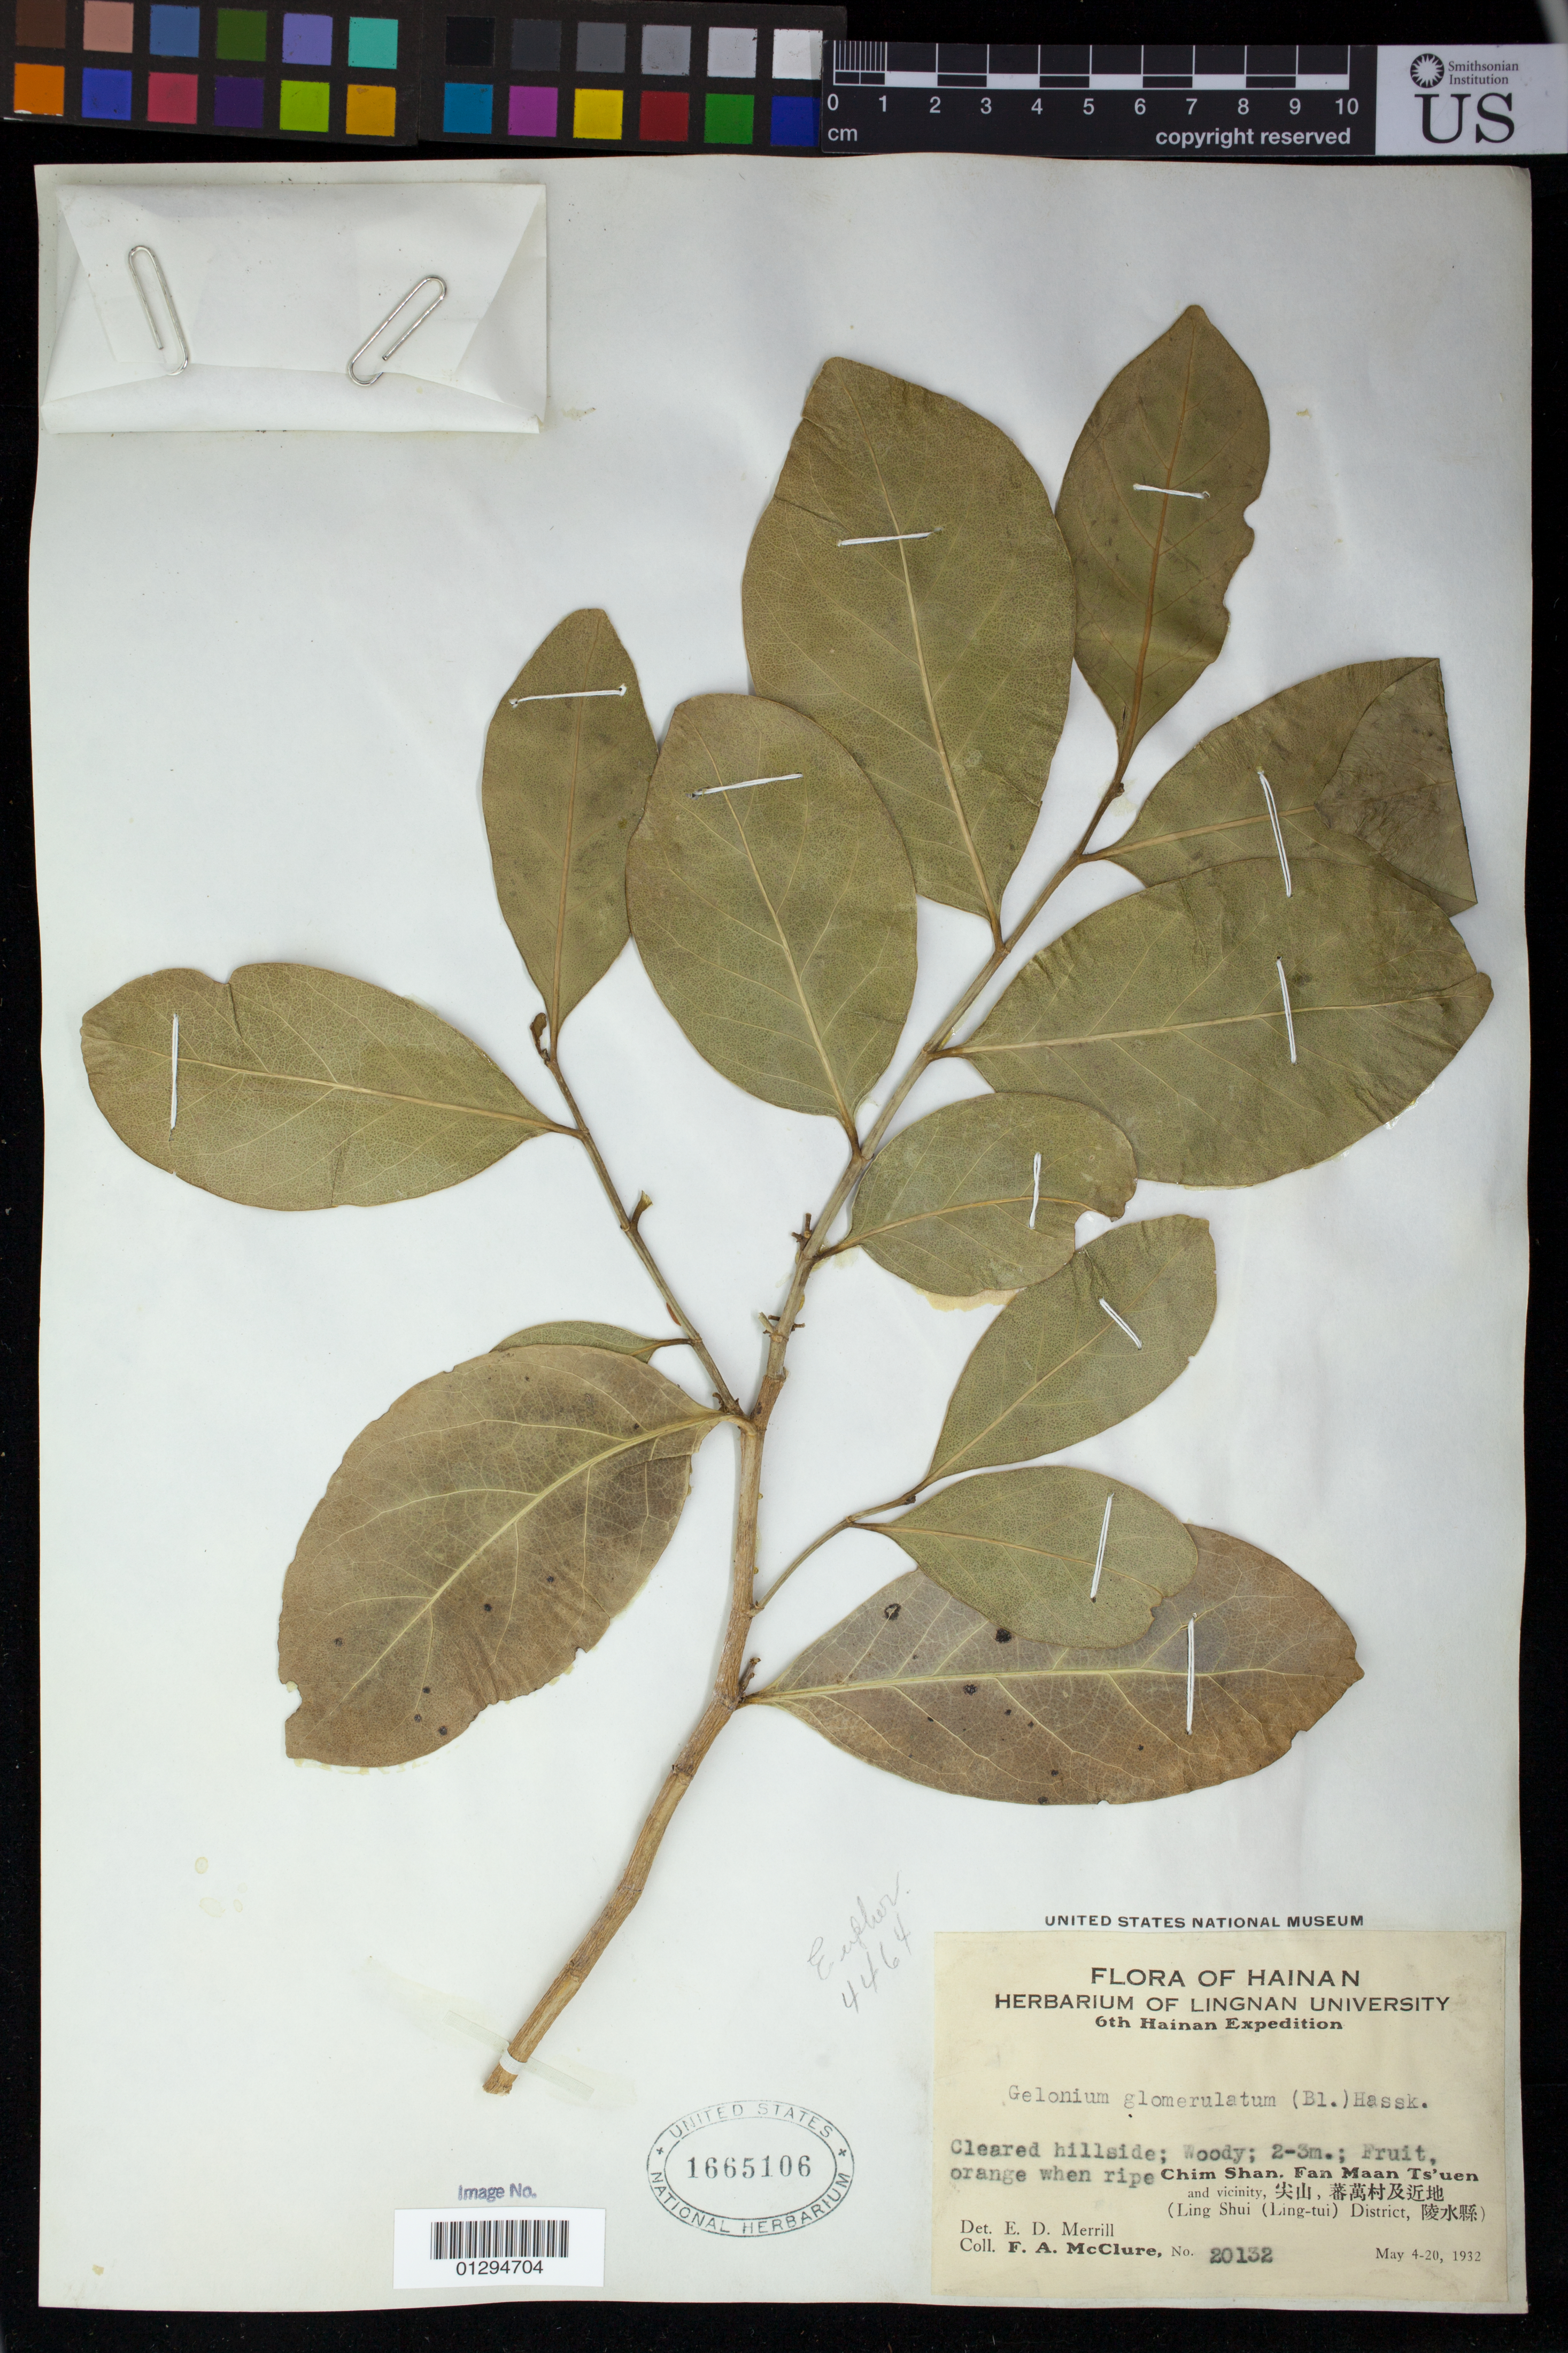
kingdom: Plantae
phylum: Tracheophyta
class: Magnoliopsida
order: Malpighiales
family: Euphorbiaceae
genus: Gelonium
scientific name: Gelonium glomerulatum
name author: (Blume) Hassk.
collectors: F. A. McClure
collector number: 20132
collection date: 1932-05-04/1932-05-20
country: China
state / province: Hainan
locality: Chim Shan. Fan Maan Ts'uen and vicinity, Ling-tui District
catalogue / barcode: US 1665106